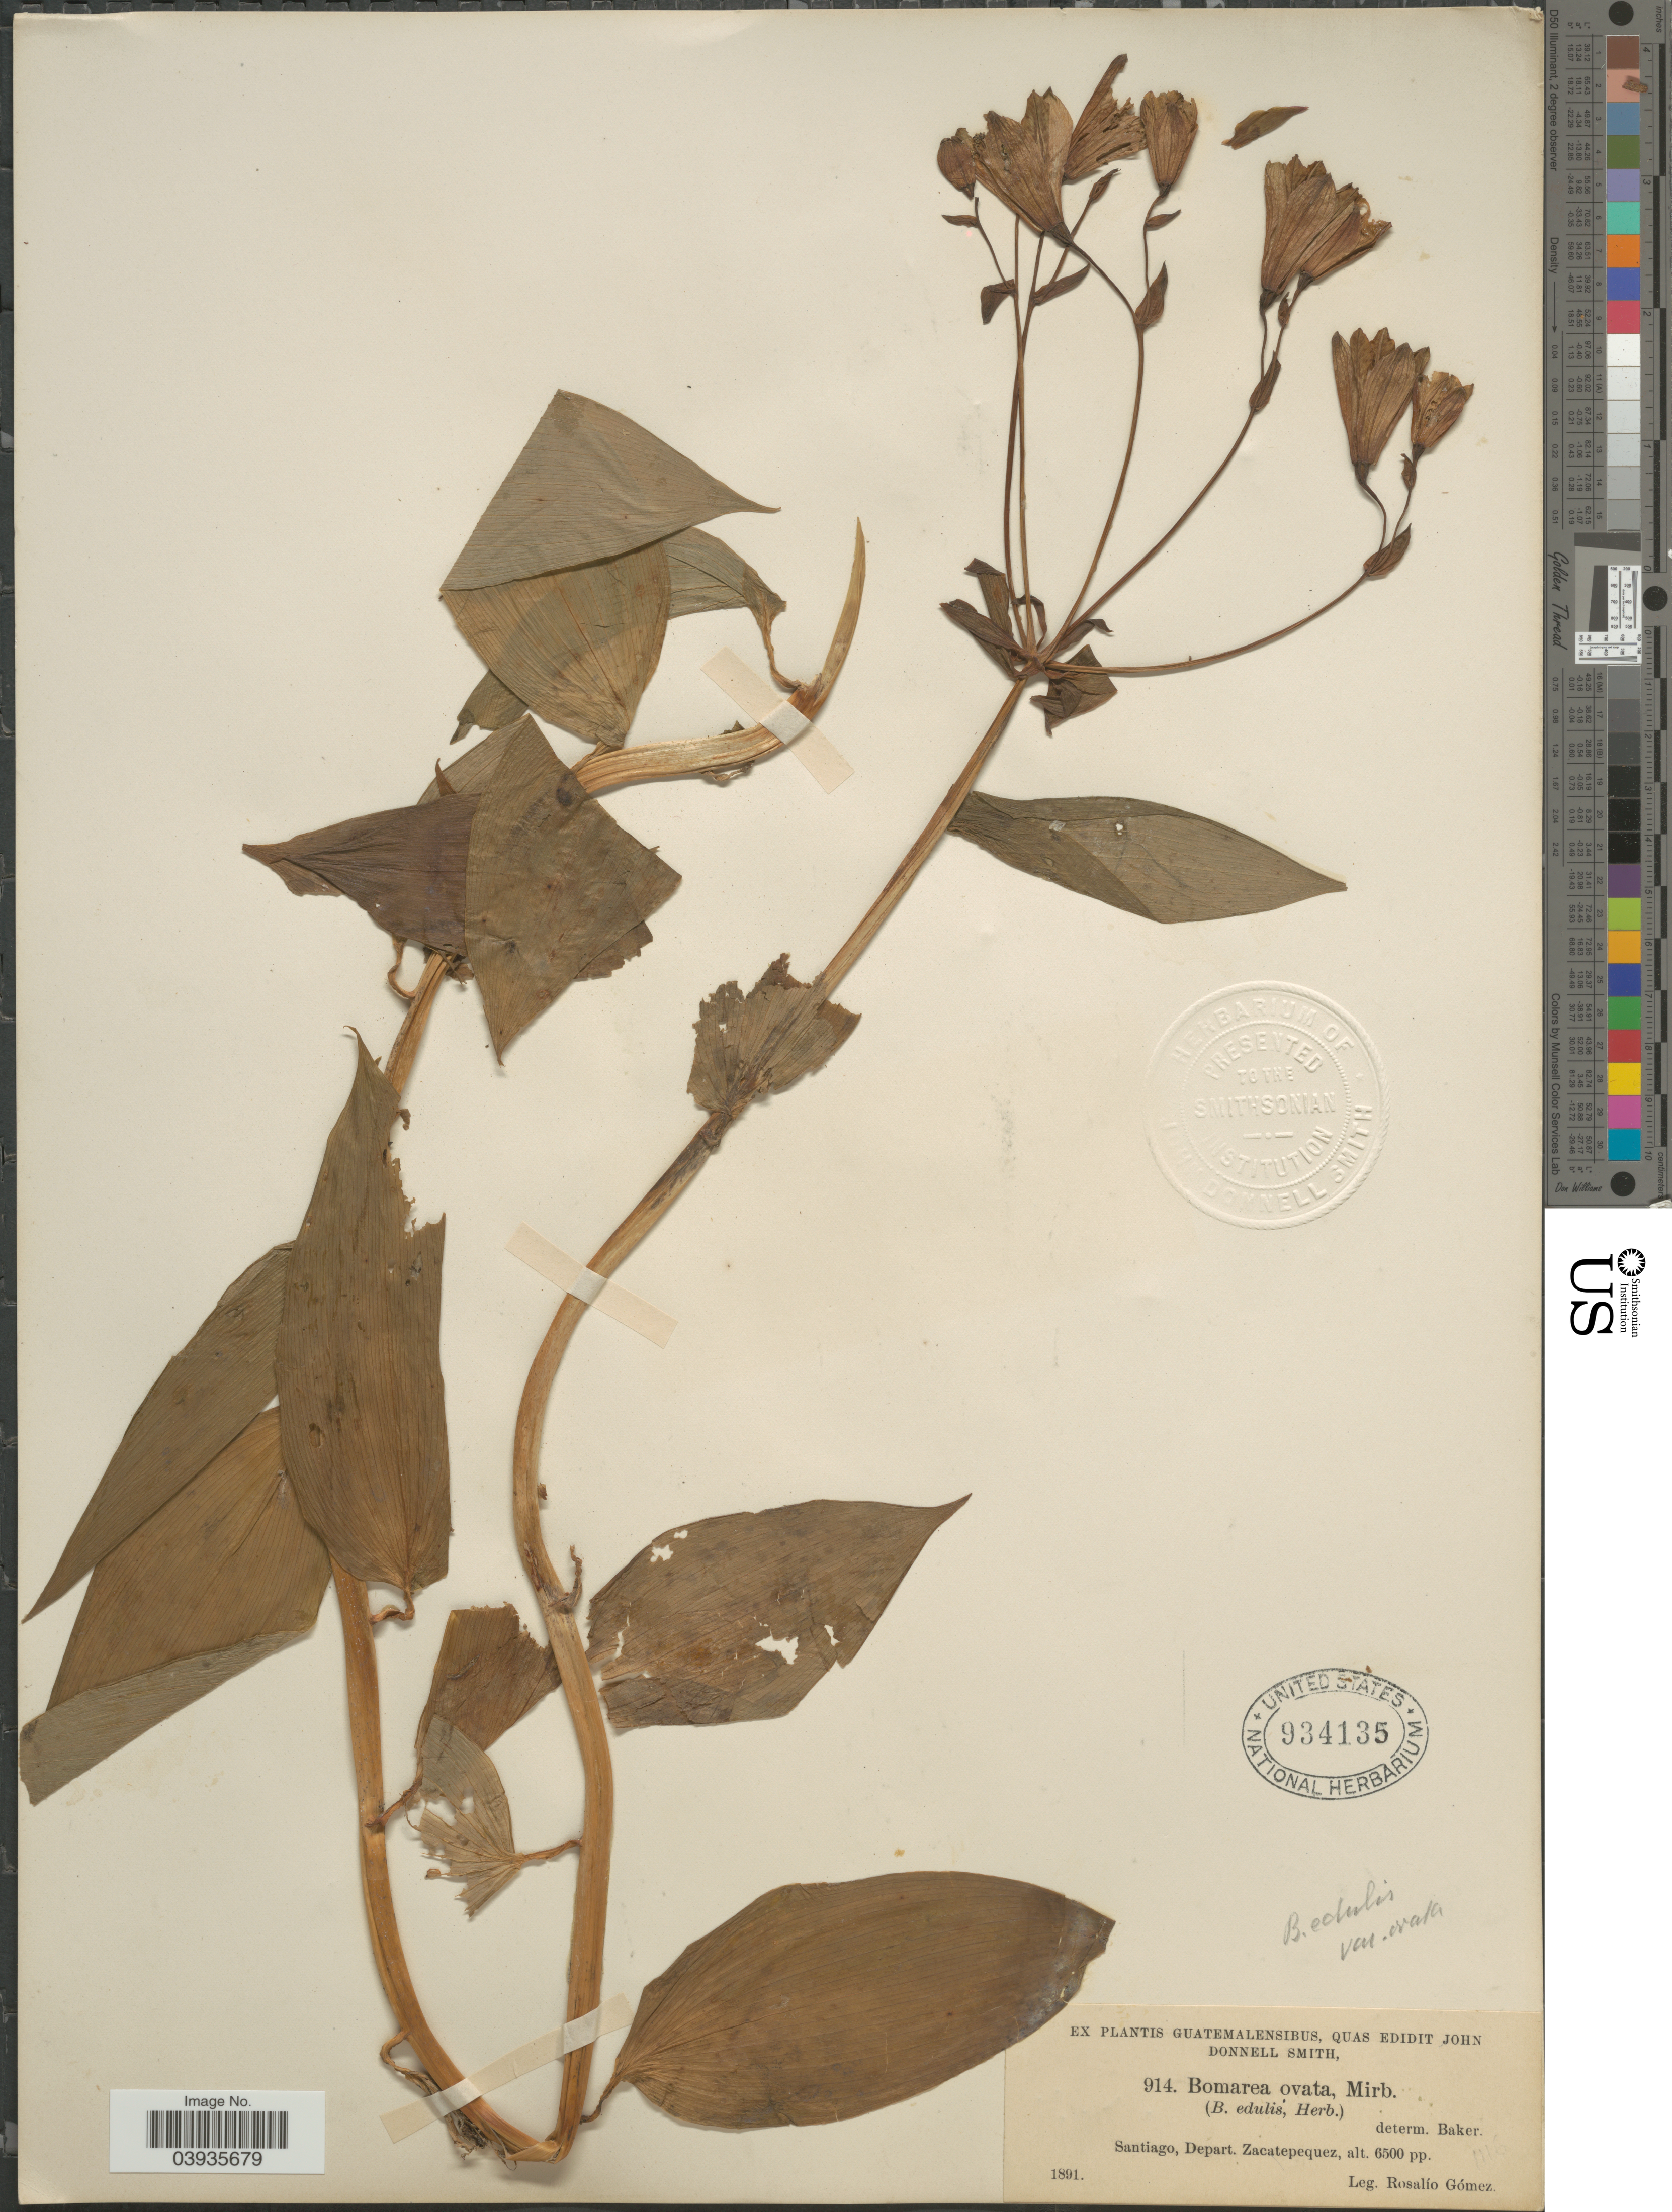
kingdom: Plantae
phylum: Tracheophyta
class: Liliopsida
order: Liliales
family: Alstroemeriaceae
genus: Bomarea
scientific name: Bomarea ovata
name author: (Cav.) Mirb.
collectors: R. Gómez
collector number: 914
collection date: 1891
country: Guatemala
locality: Santiago, Depart. Zacatepequez.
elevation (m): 1981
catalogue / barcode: US 934135